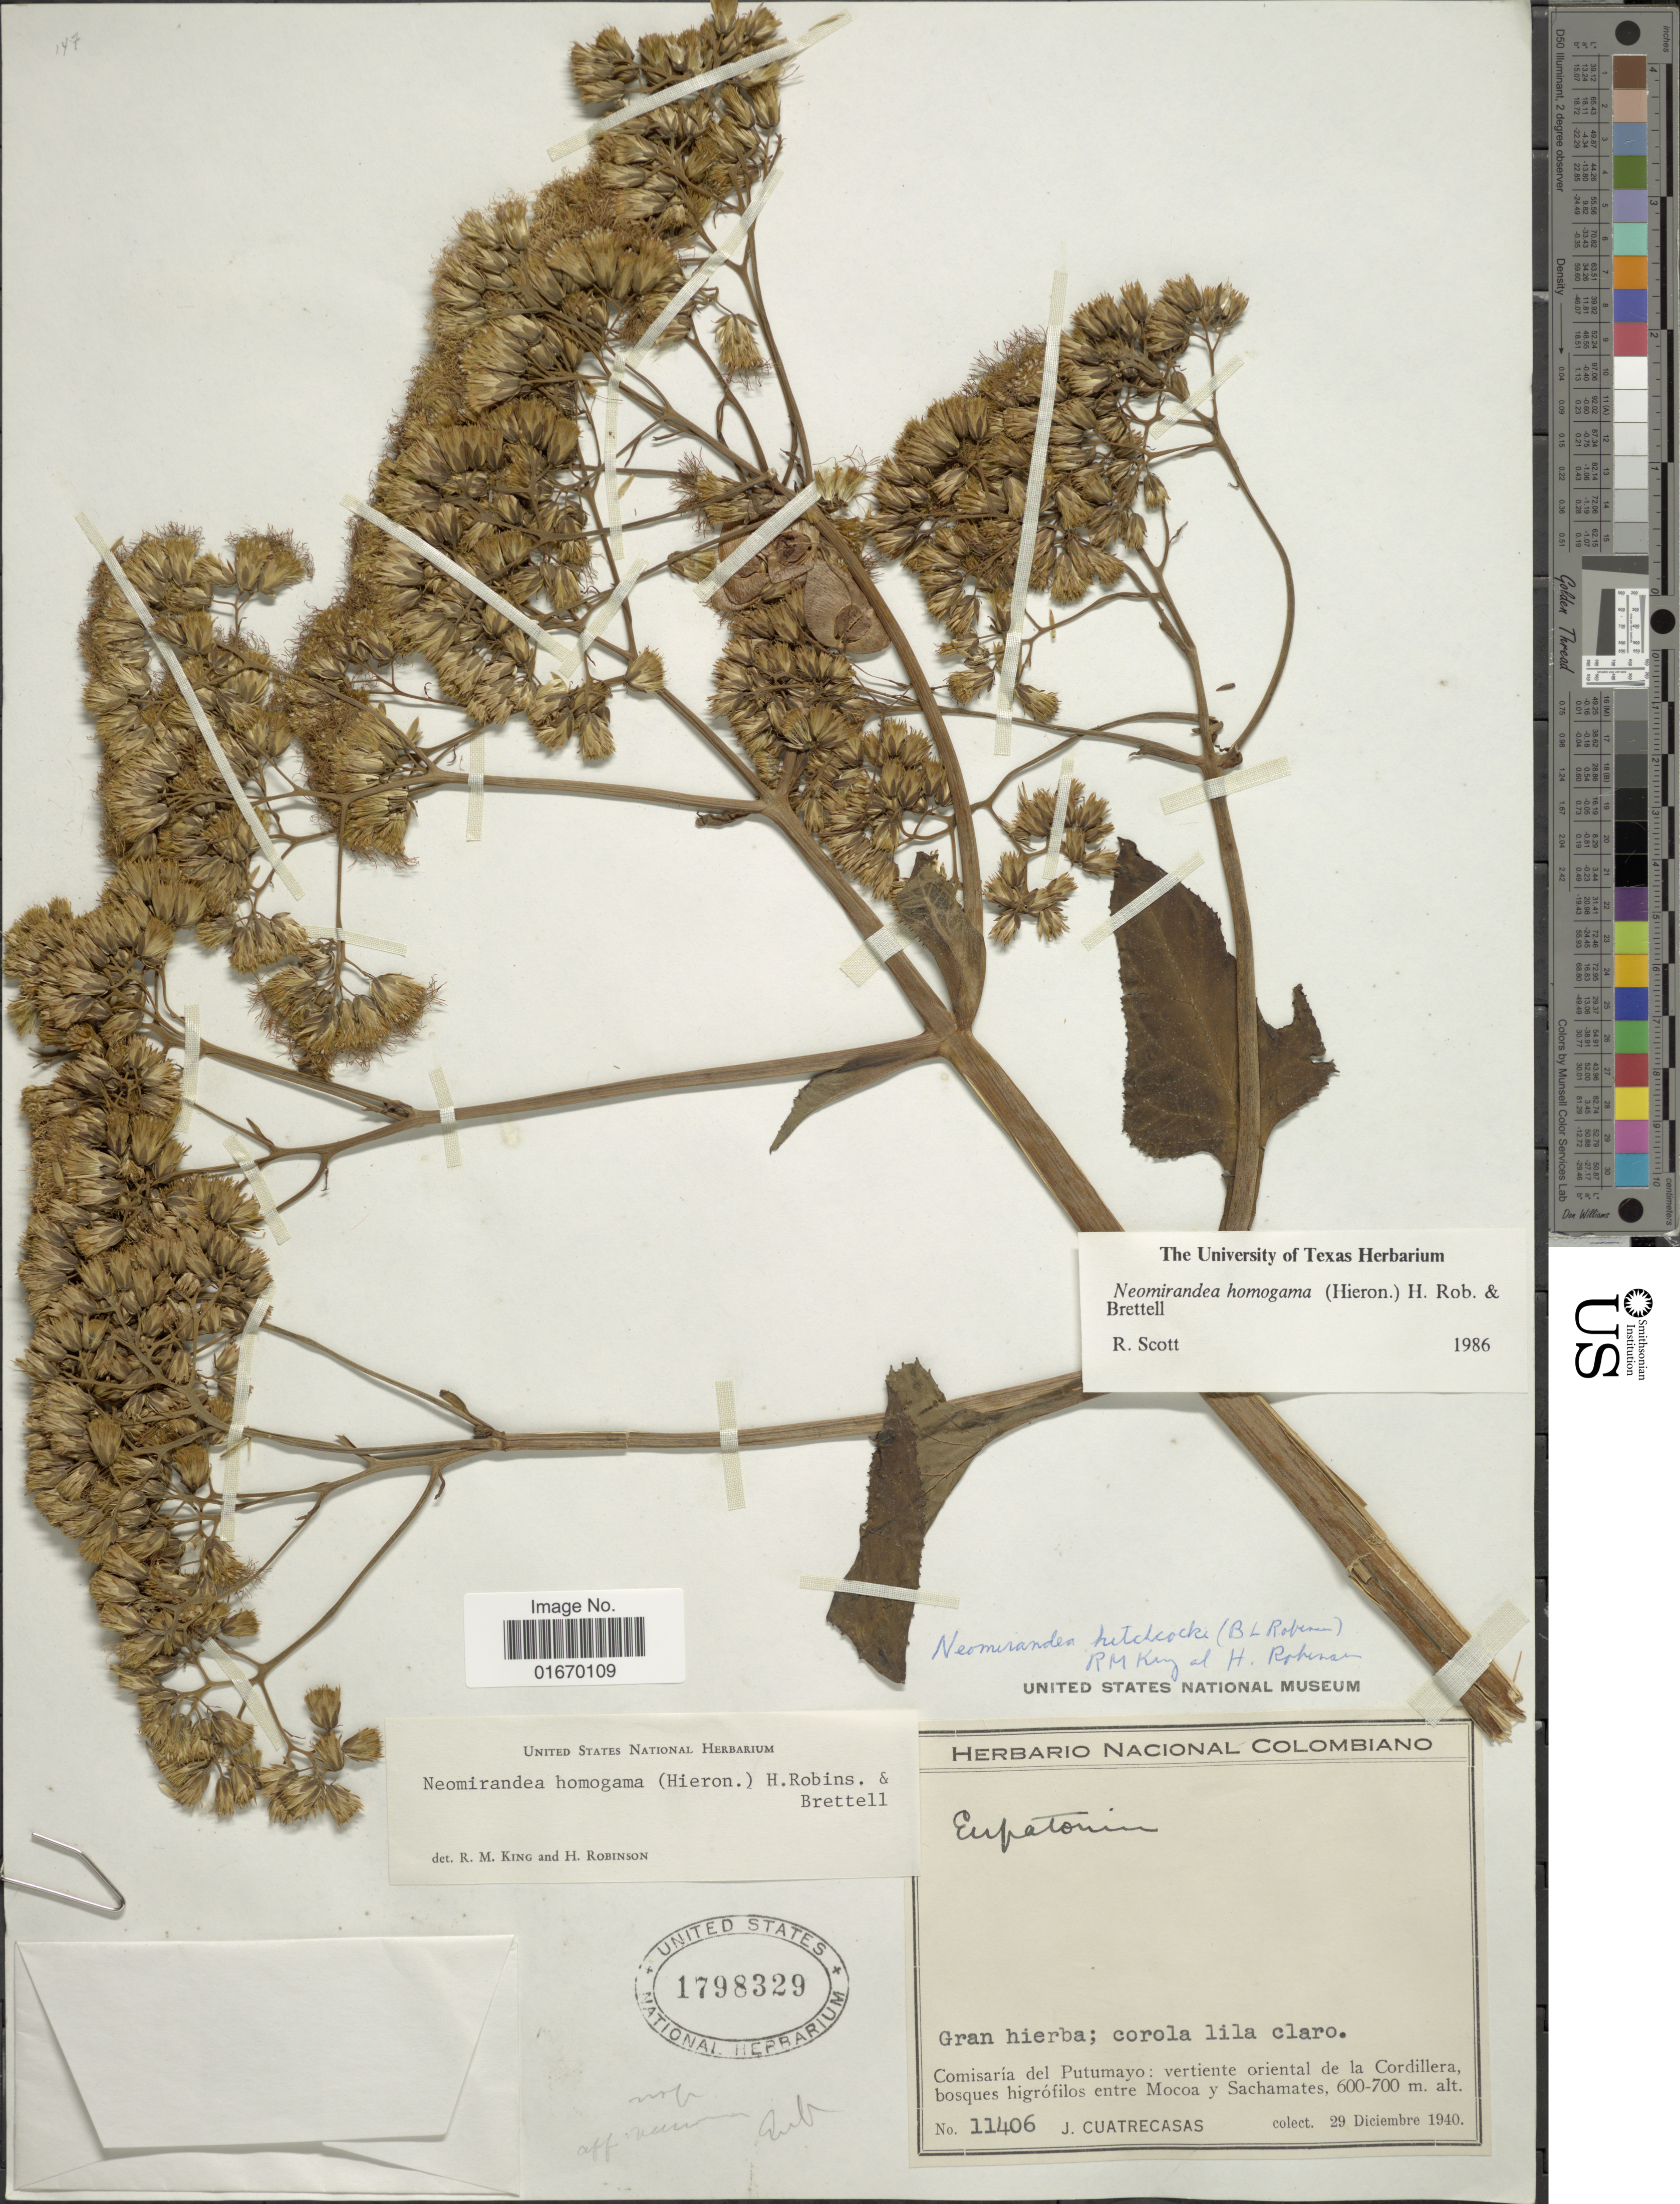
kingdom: Plantae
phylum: Tracheophyta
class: Magnoliopsida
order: Asterales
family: Asteraceae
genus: Neomirandea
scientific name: Neomirandea homogama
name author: (Hieron.) H. Rob.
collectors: J. Cuatrecasas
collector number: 11406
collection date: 1940-12-29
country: Colombia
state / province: Putumayo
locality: Comisaria del Putumayo, vertiente oriental de la Cordillera, entre Mocoa y Sachamates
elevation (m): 600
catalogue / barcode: US 1798329